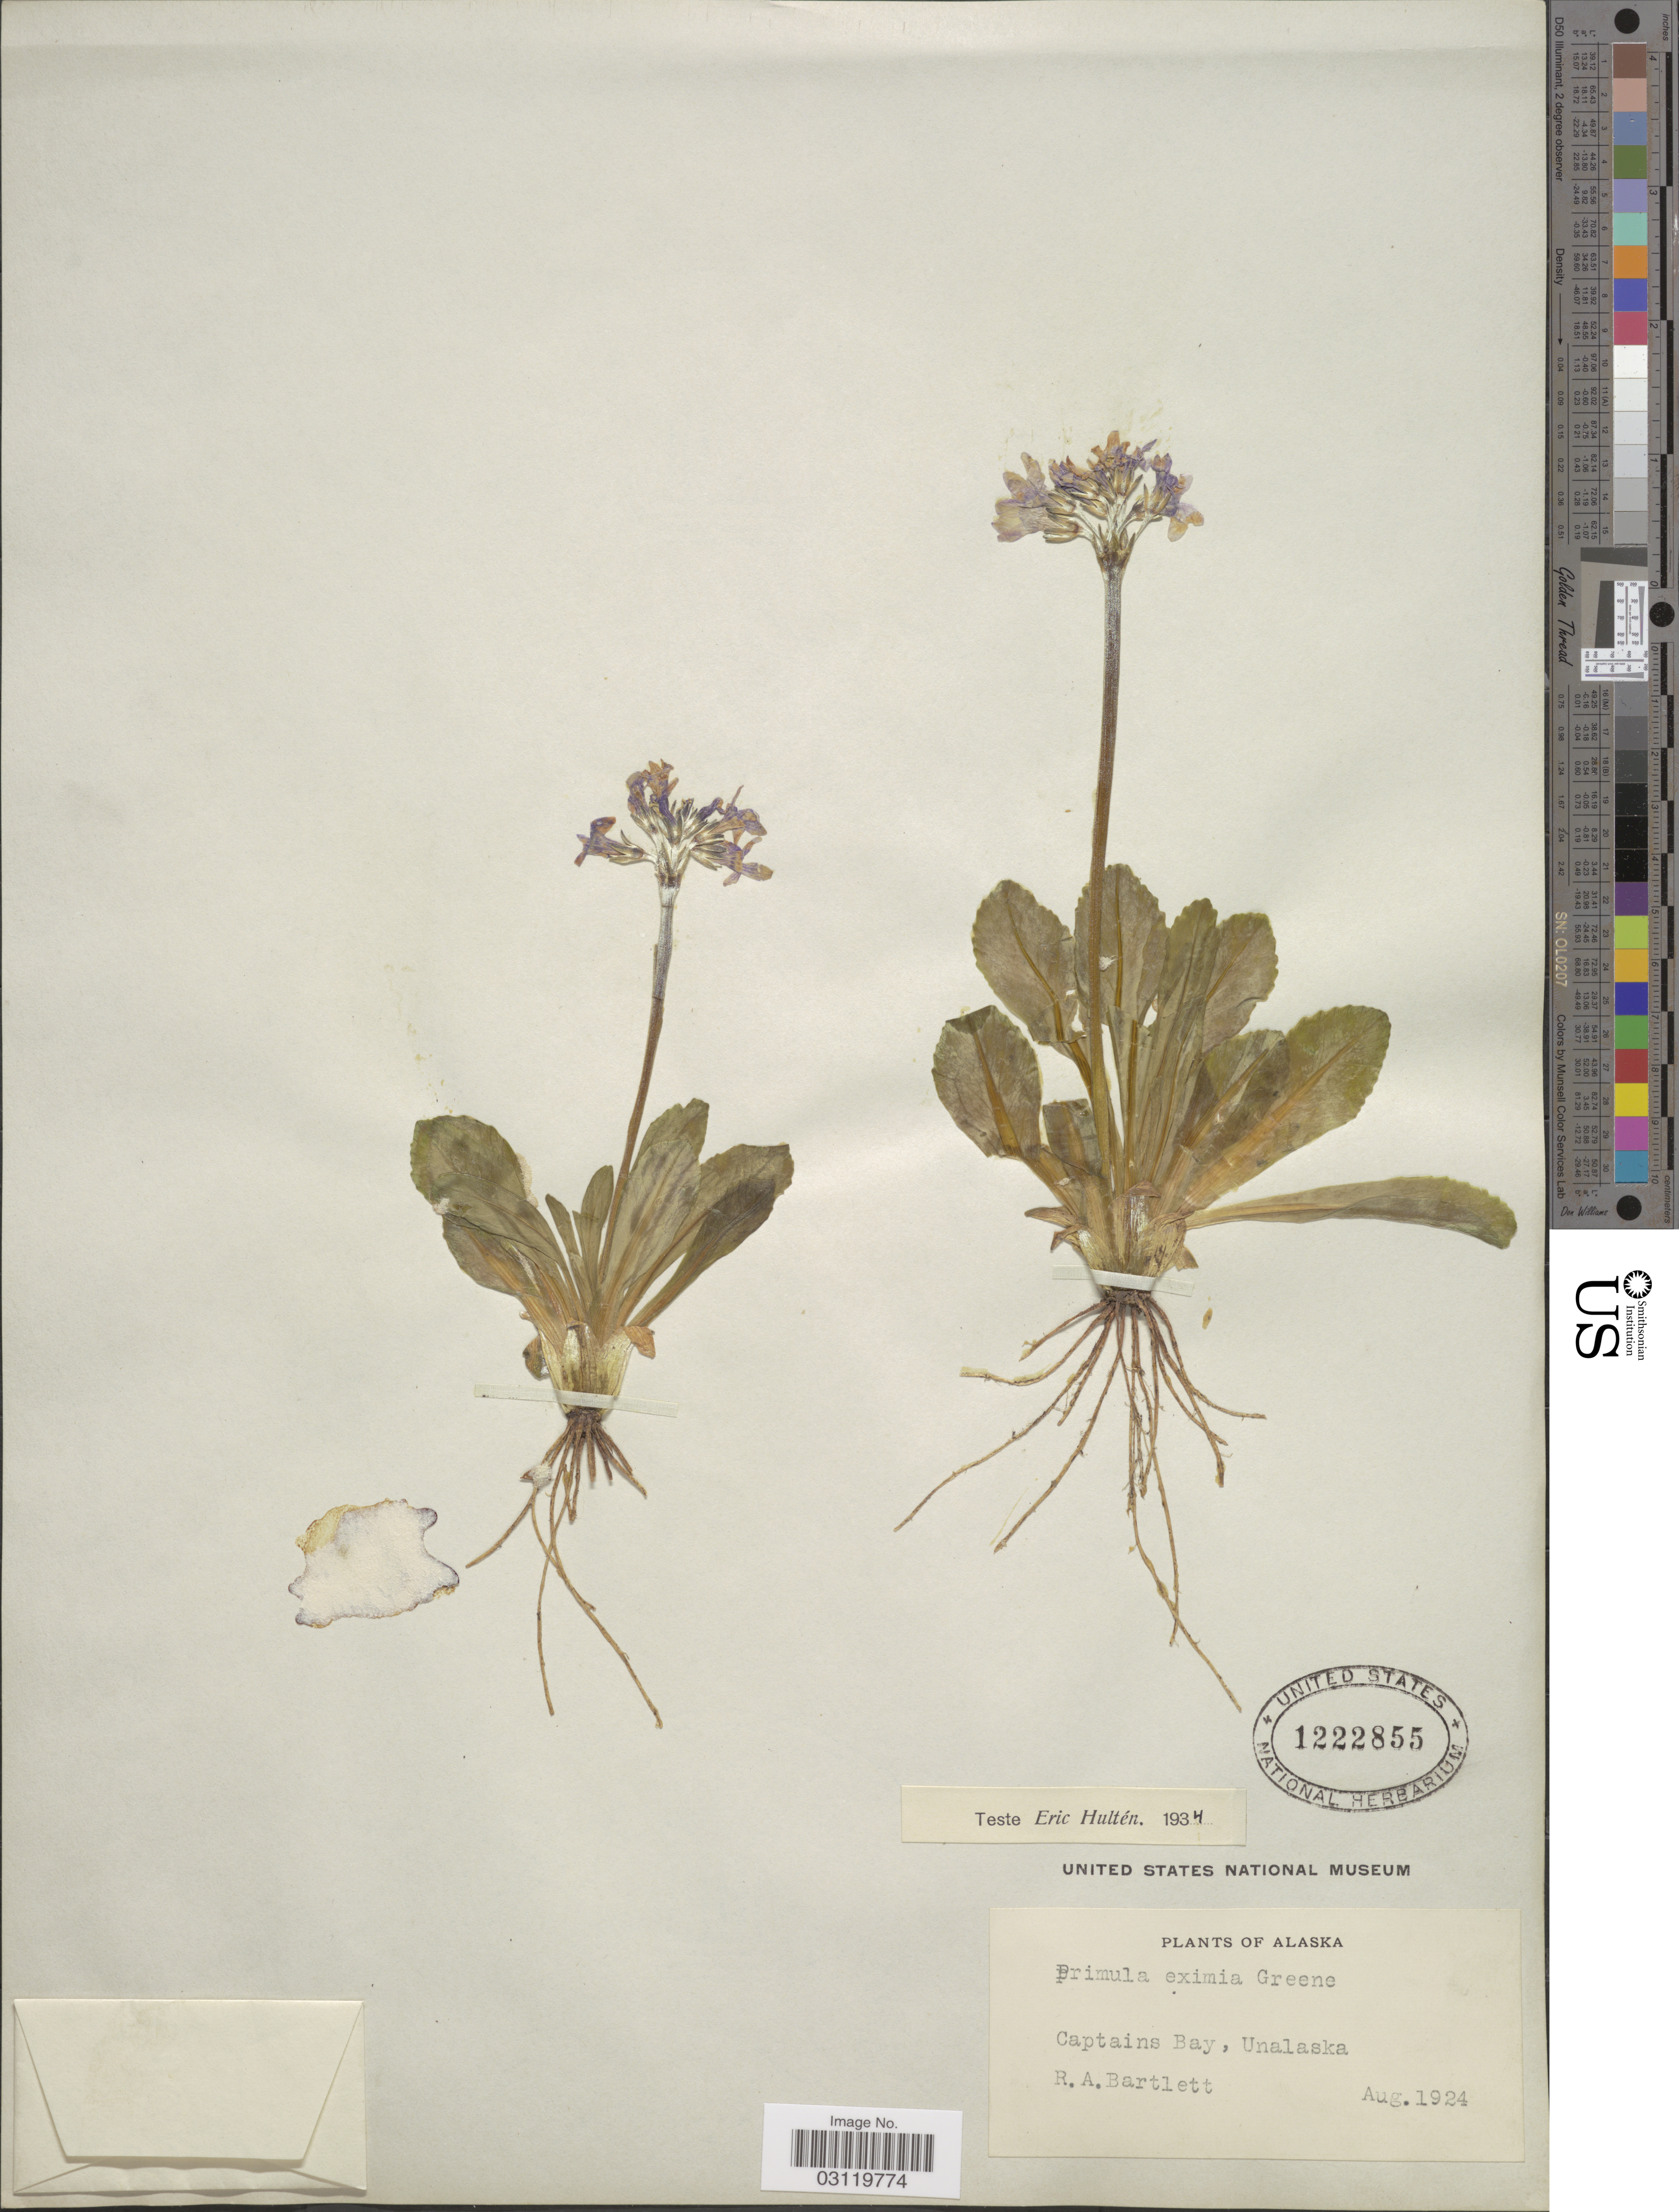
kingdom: Plantae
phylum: Tracheophyta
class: Magnoliopsida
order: Ericales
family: Primulaceae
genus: Primula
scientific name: Primula tschuktschorum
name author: Kjellm.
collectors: R. A. Bartlett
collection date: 1924-08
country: United States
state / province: Alaska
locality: Captains Bay, Unalaska.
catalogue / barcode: US 1222855